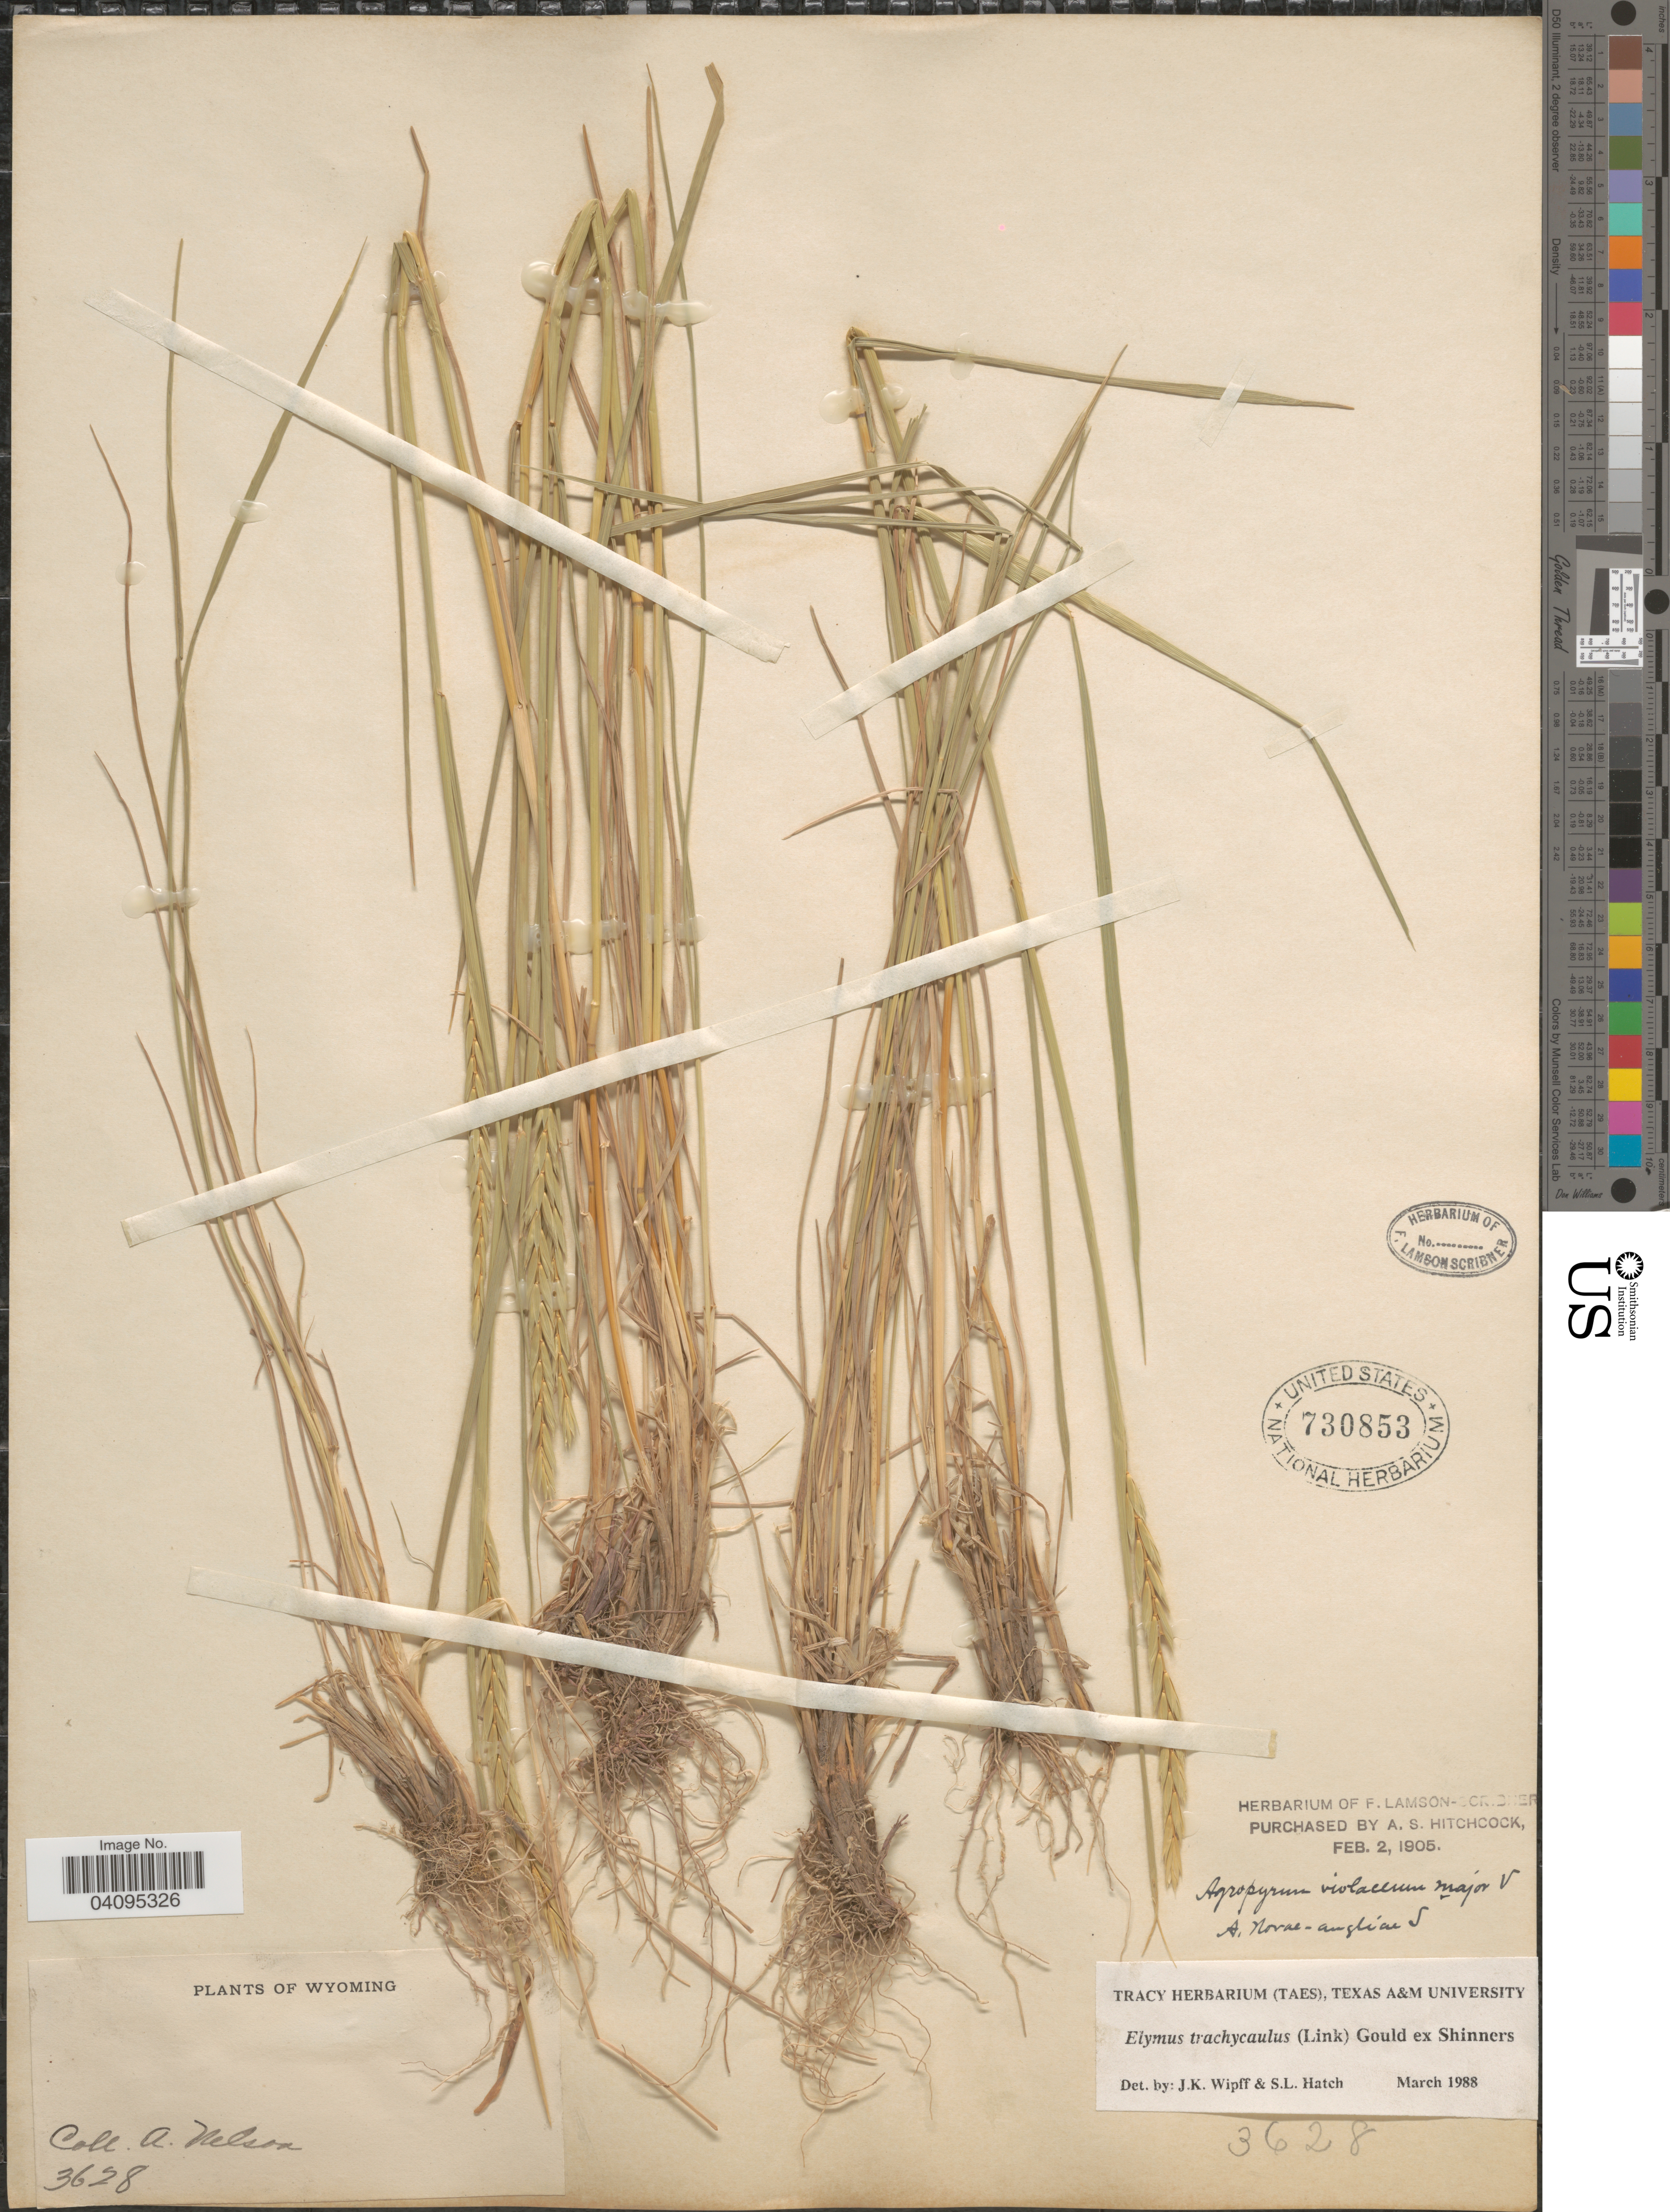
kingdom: Plantae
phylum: Tracheophyta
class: Liliopsida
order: Poales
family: Poaceae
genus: Elymus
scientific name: Elymus trachycaulus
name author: (Link) Gould ex Shinners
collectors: A. Nelson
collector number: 3628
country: United States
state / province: Wyoming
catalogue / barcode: US 730853